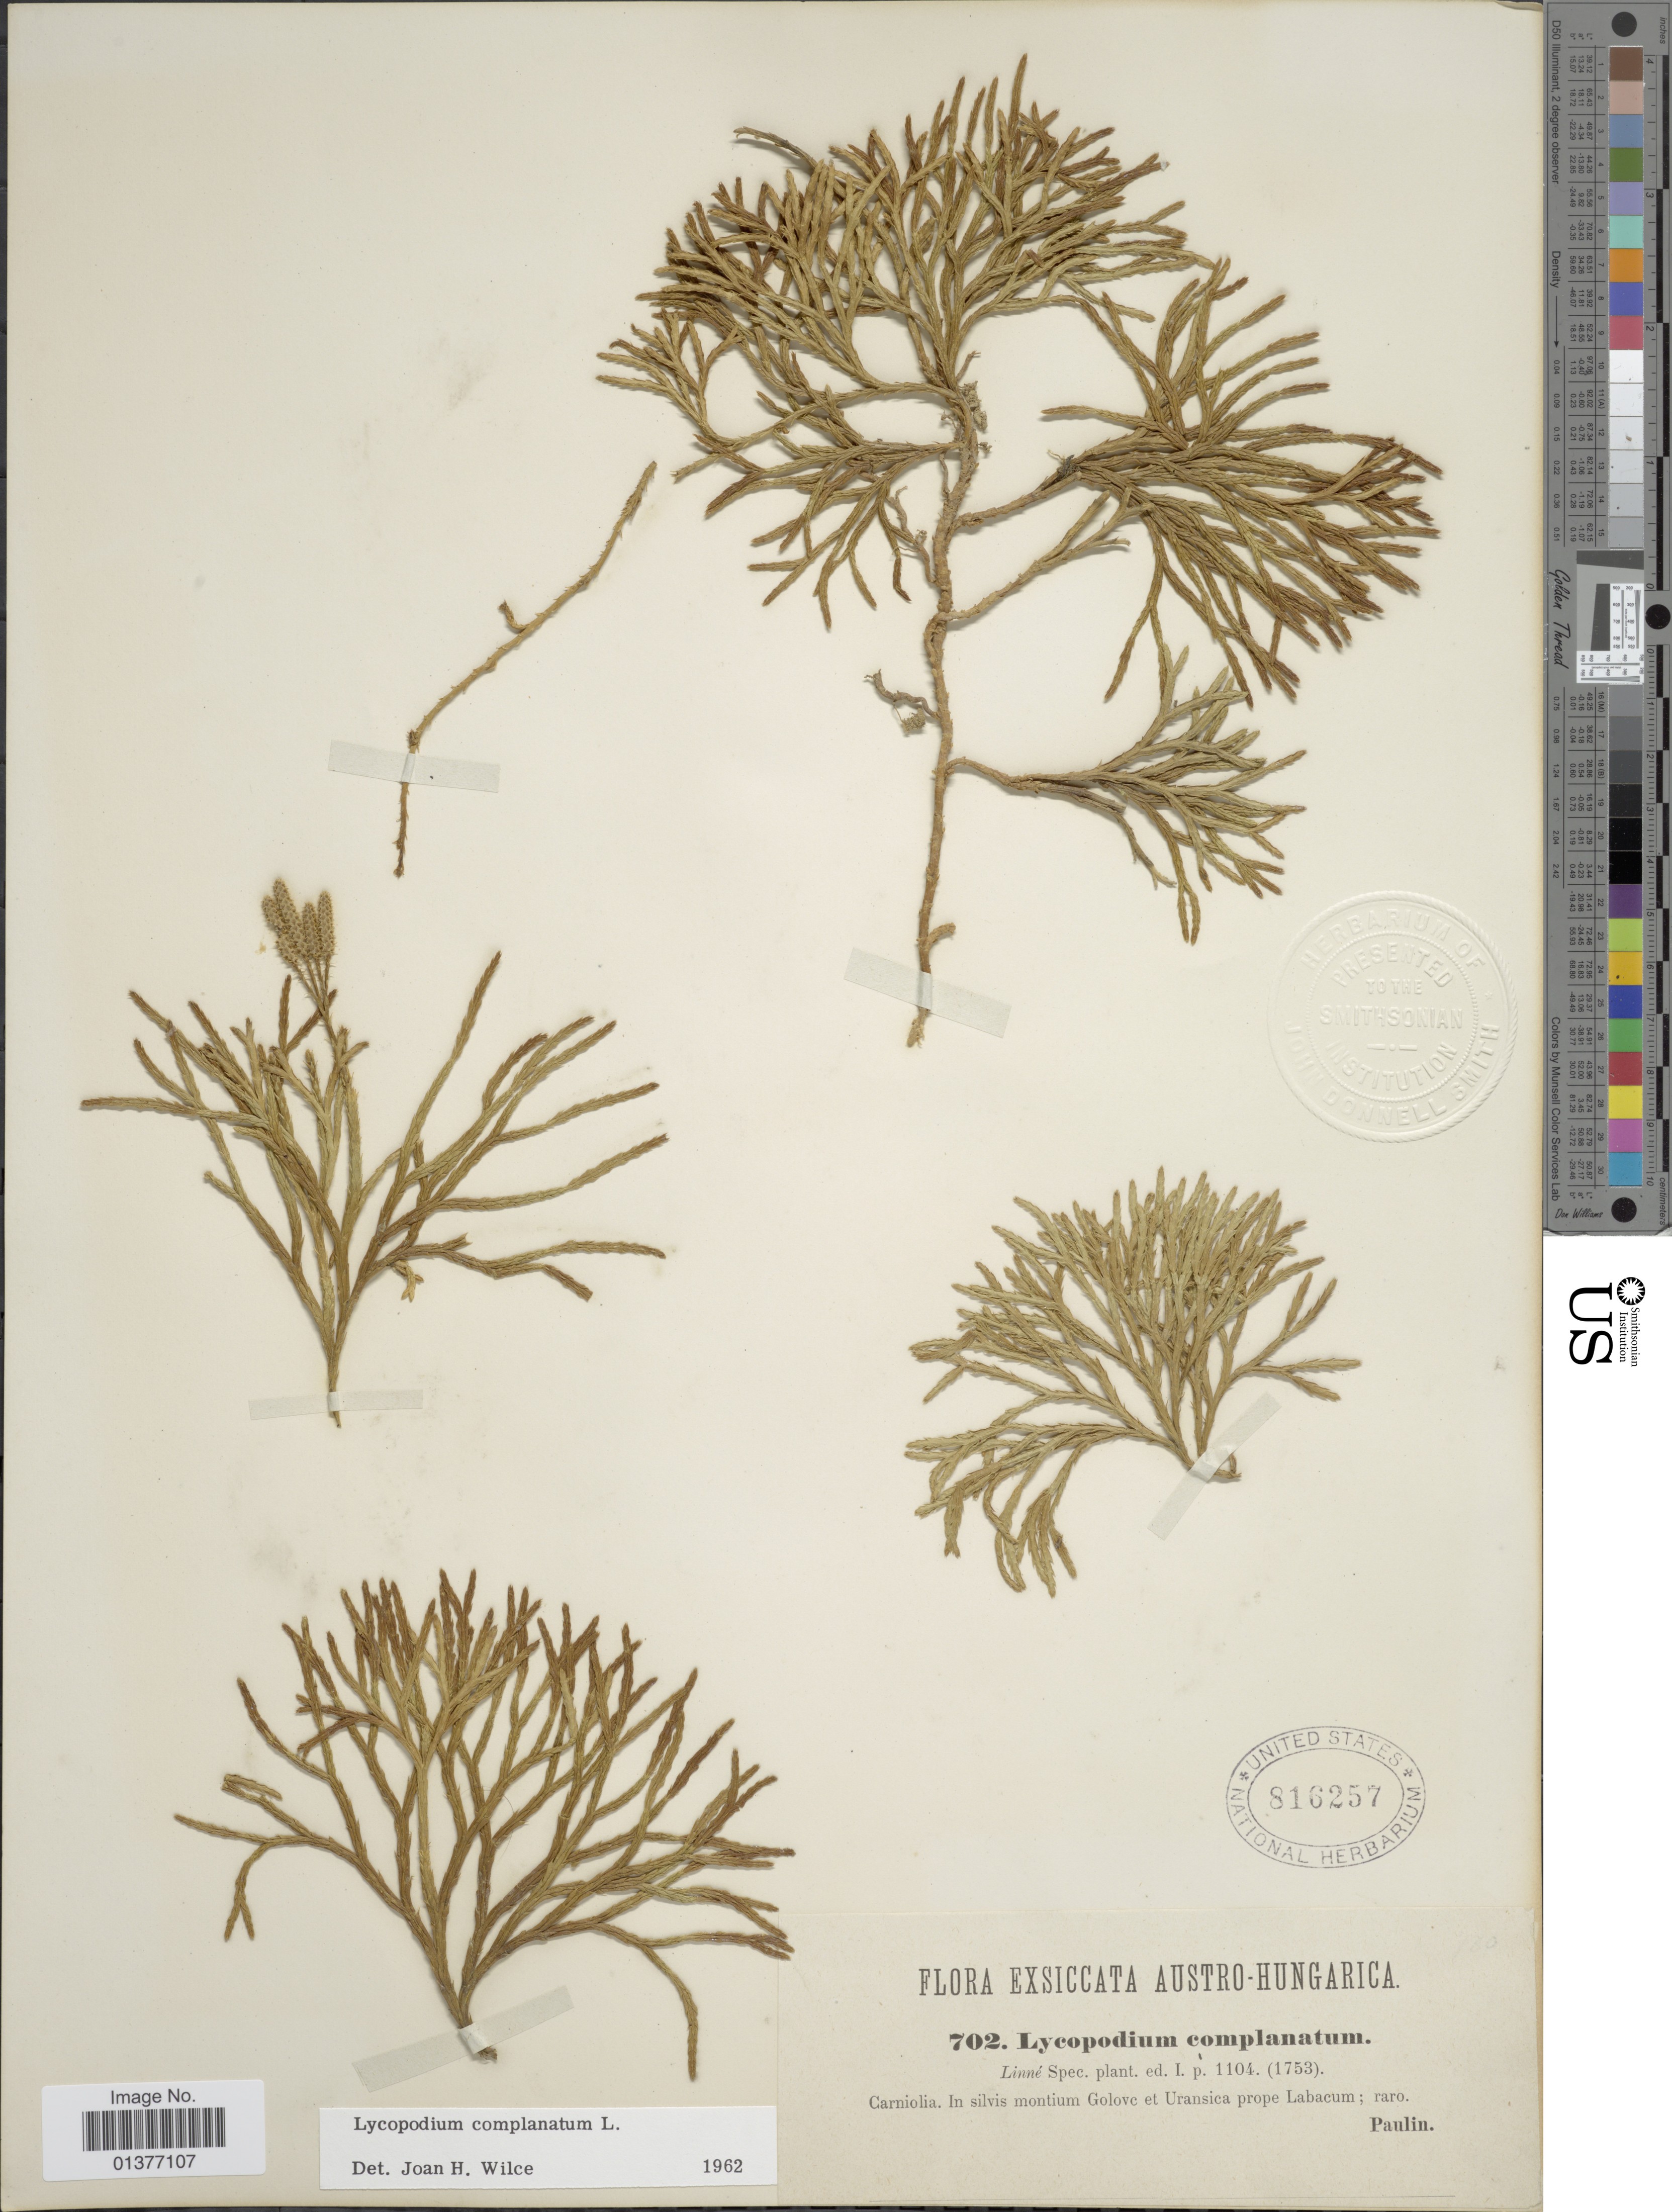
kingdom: Plantae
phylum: Tracheophyta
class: Lycopodiopsida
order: Lycopodiales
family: Lycopodiaceae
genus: Diphasiastrum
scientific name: Diphasiastrum complanatum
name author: (L.) Holub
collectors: -. Paulin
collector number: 702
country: Slovenia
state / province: Ljubljana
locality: Austro-Hungarica, Carniolia, in silvis montium Golove et Uransica prope Labacum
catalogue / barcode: US 816257